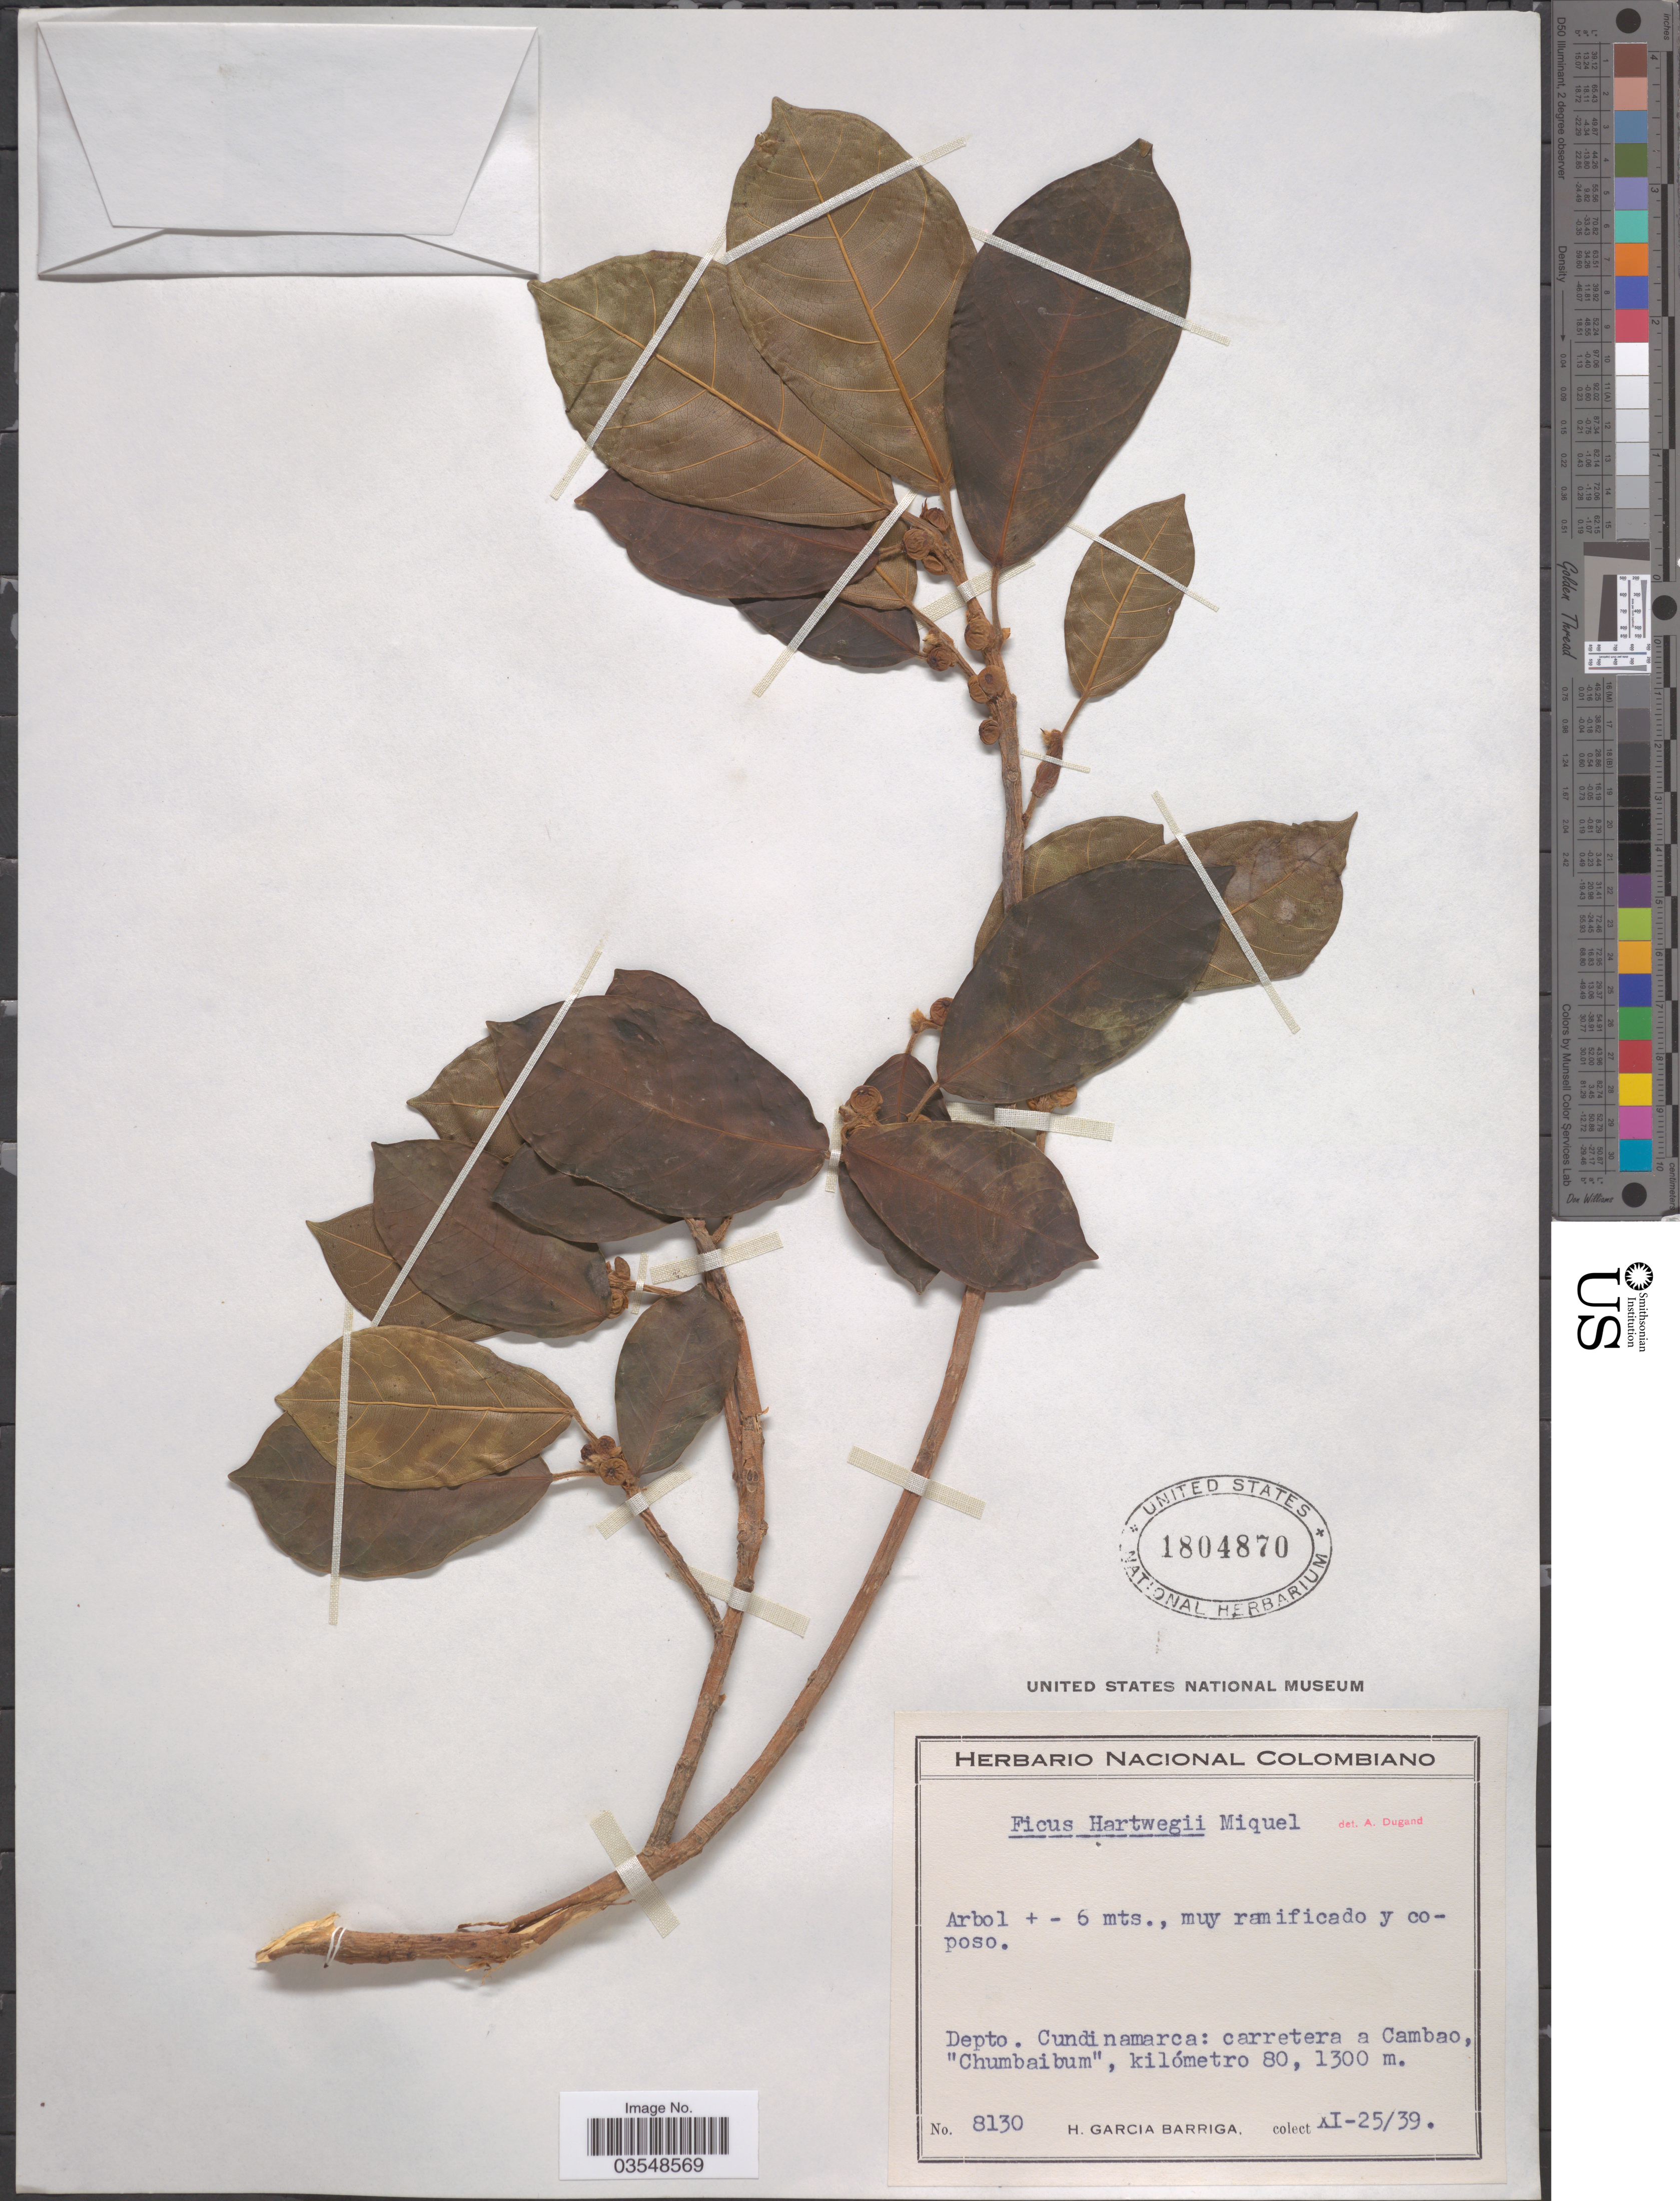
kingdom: Plantae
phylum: Tracheophyta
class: Magnoliopsida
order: Rosales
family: Moraceae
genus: Ficus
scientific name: Ficus hartwegii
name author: (Miq.) Miq.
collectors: H. García Barriga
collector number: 8130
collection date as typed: Transcribed d/m/y: 25/11/39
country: Colombia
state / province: Cundinamarca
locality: Depto. Cundinamarca: carretera a Cambao, "Chumbaibum", kilómetro 80.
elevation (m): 1300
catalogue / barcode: US 1804870